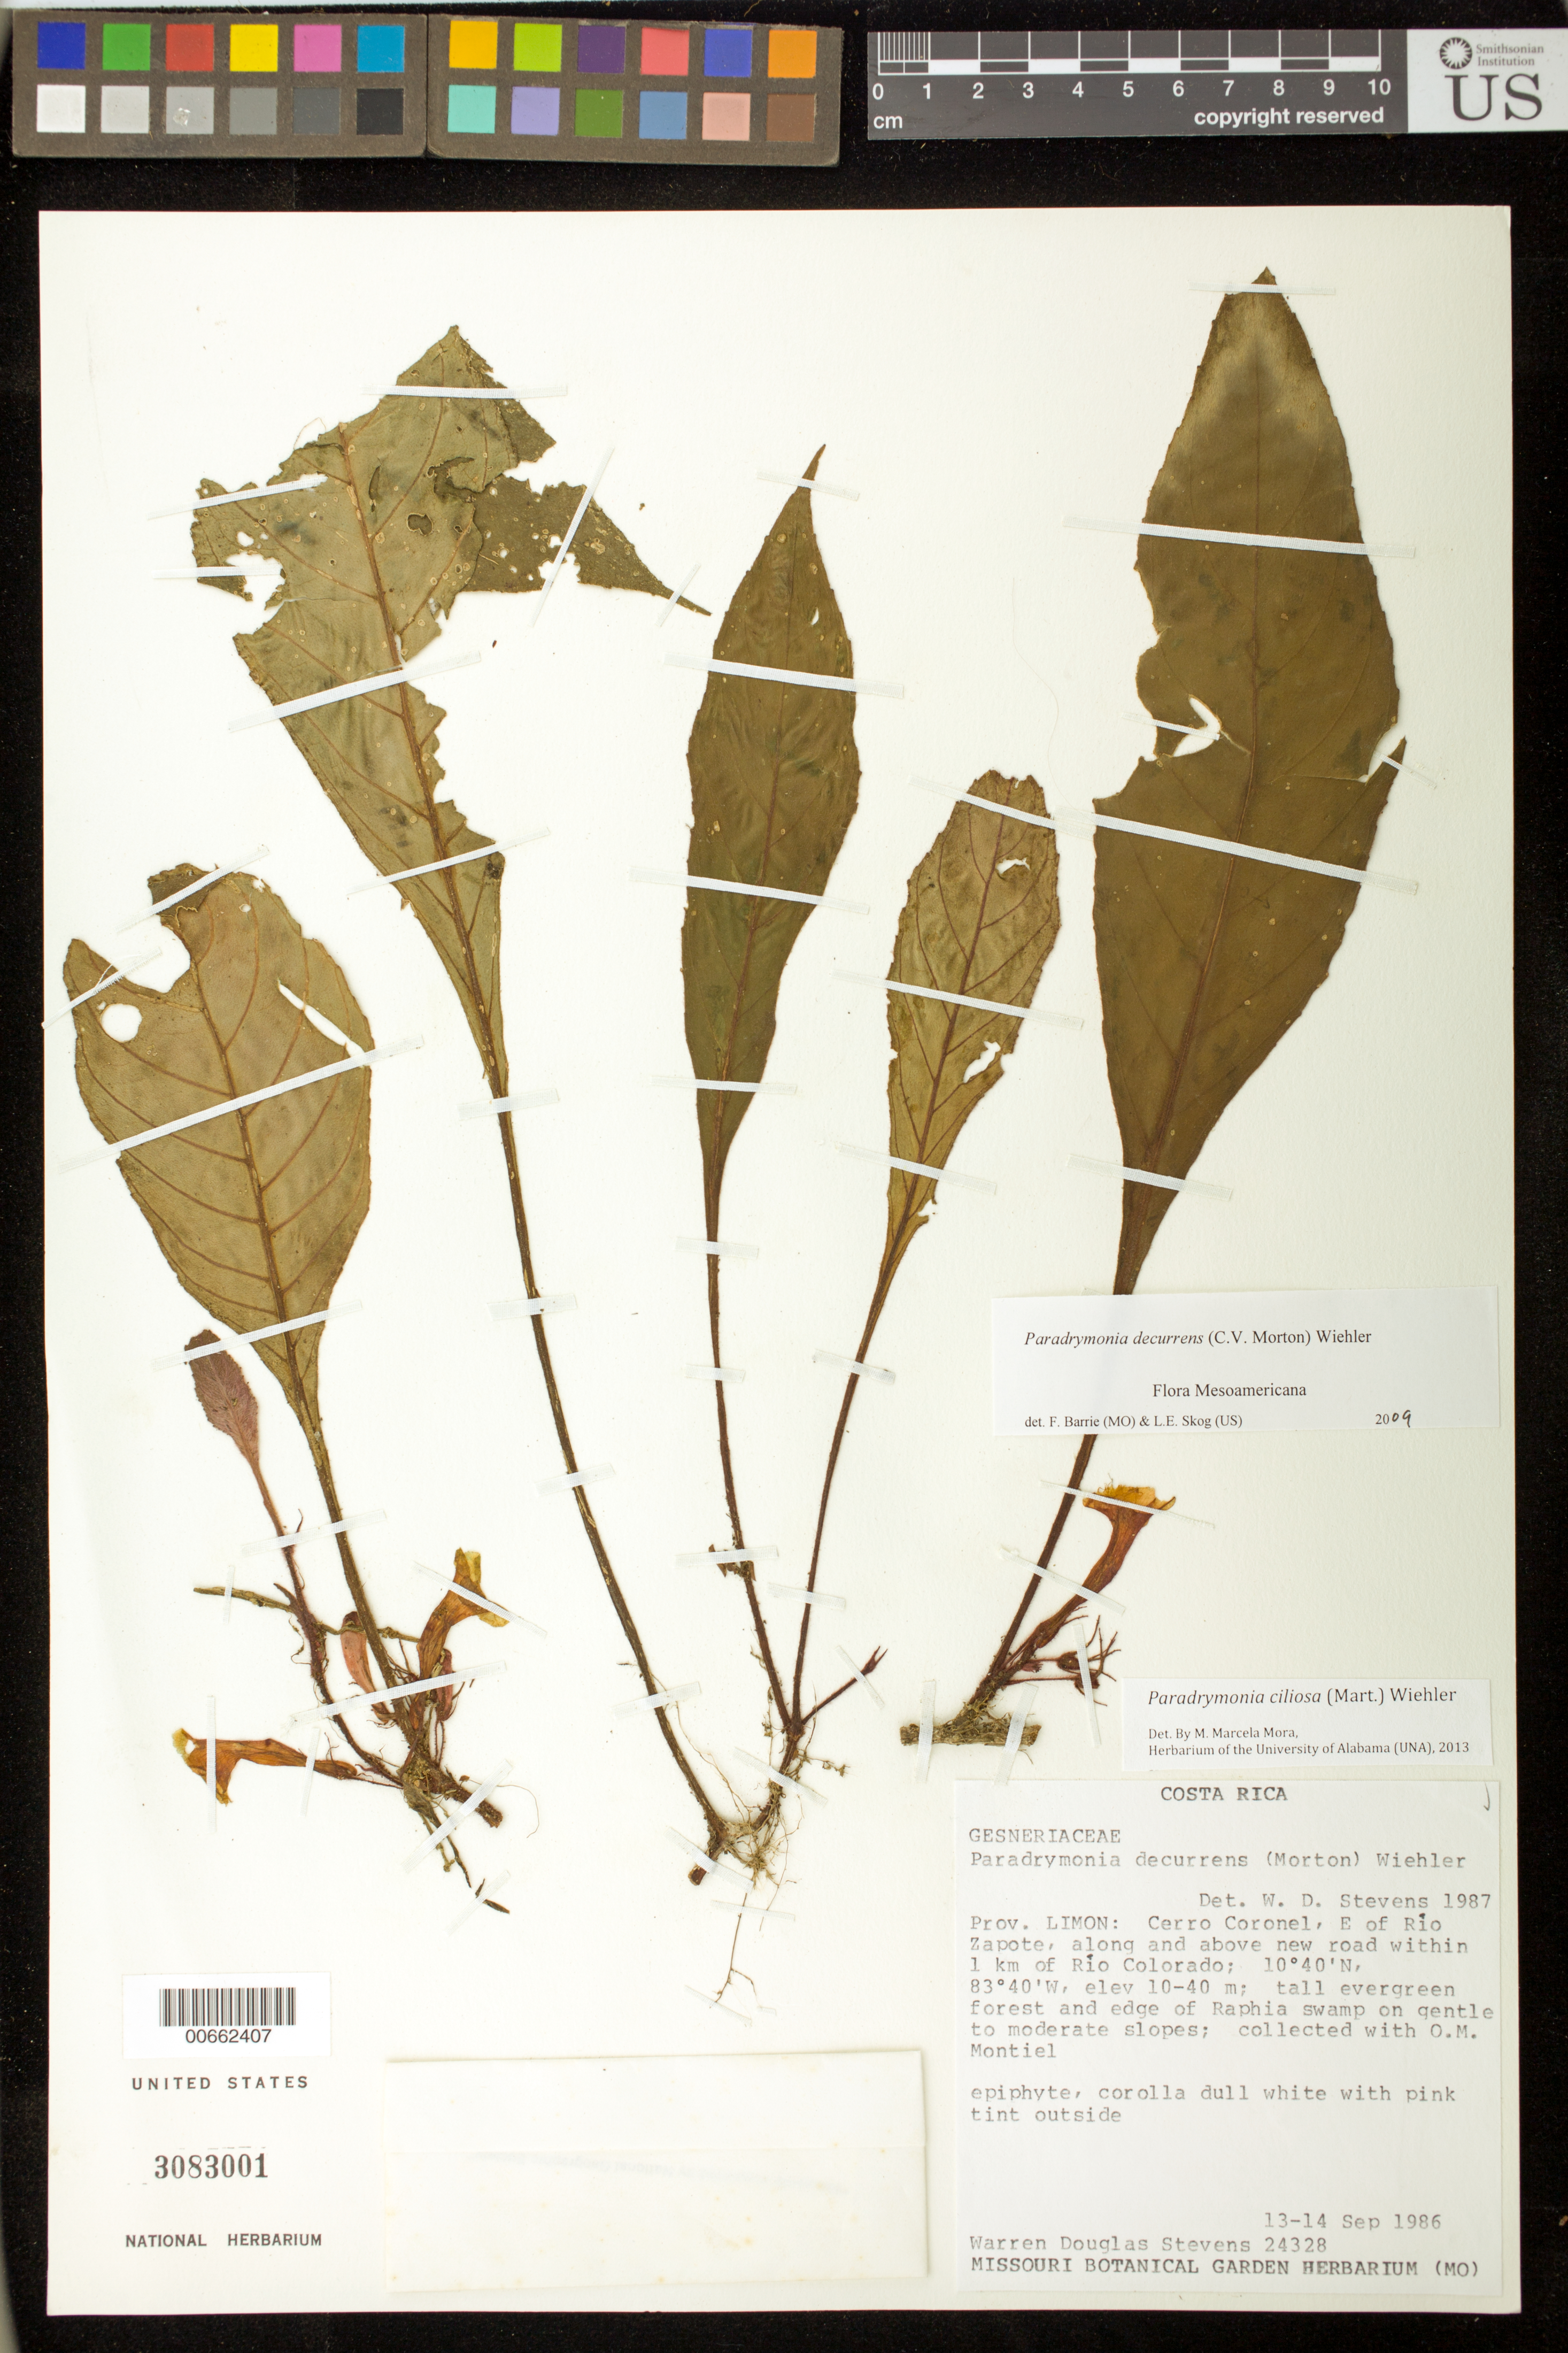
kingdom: Plantae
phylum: Tracheophyta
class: Magnoliopsida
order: Lamiales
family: Gesneriaceae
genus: Paradrymonia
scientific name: Paradrymonia ciliosa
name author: (Mart.) Wiehler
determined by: Mora, M. Marcela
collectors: W. D. Stevens & O. Montiel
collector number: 24328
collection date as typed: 13-14 Sep 1986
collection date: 1986-09-13/1986-09-14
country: Costa Rica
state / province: Limón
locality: Cerro Coronel, E of Rio Zapote, along and above new road within 1 km of Rio Colorado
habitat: tall evergreen forest and edge of Raphia swamp on gentle to moderate slopes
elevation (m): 10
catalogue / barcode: US 3083001